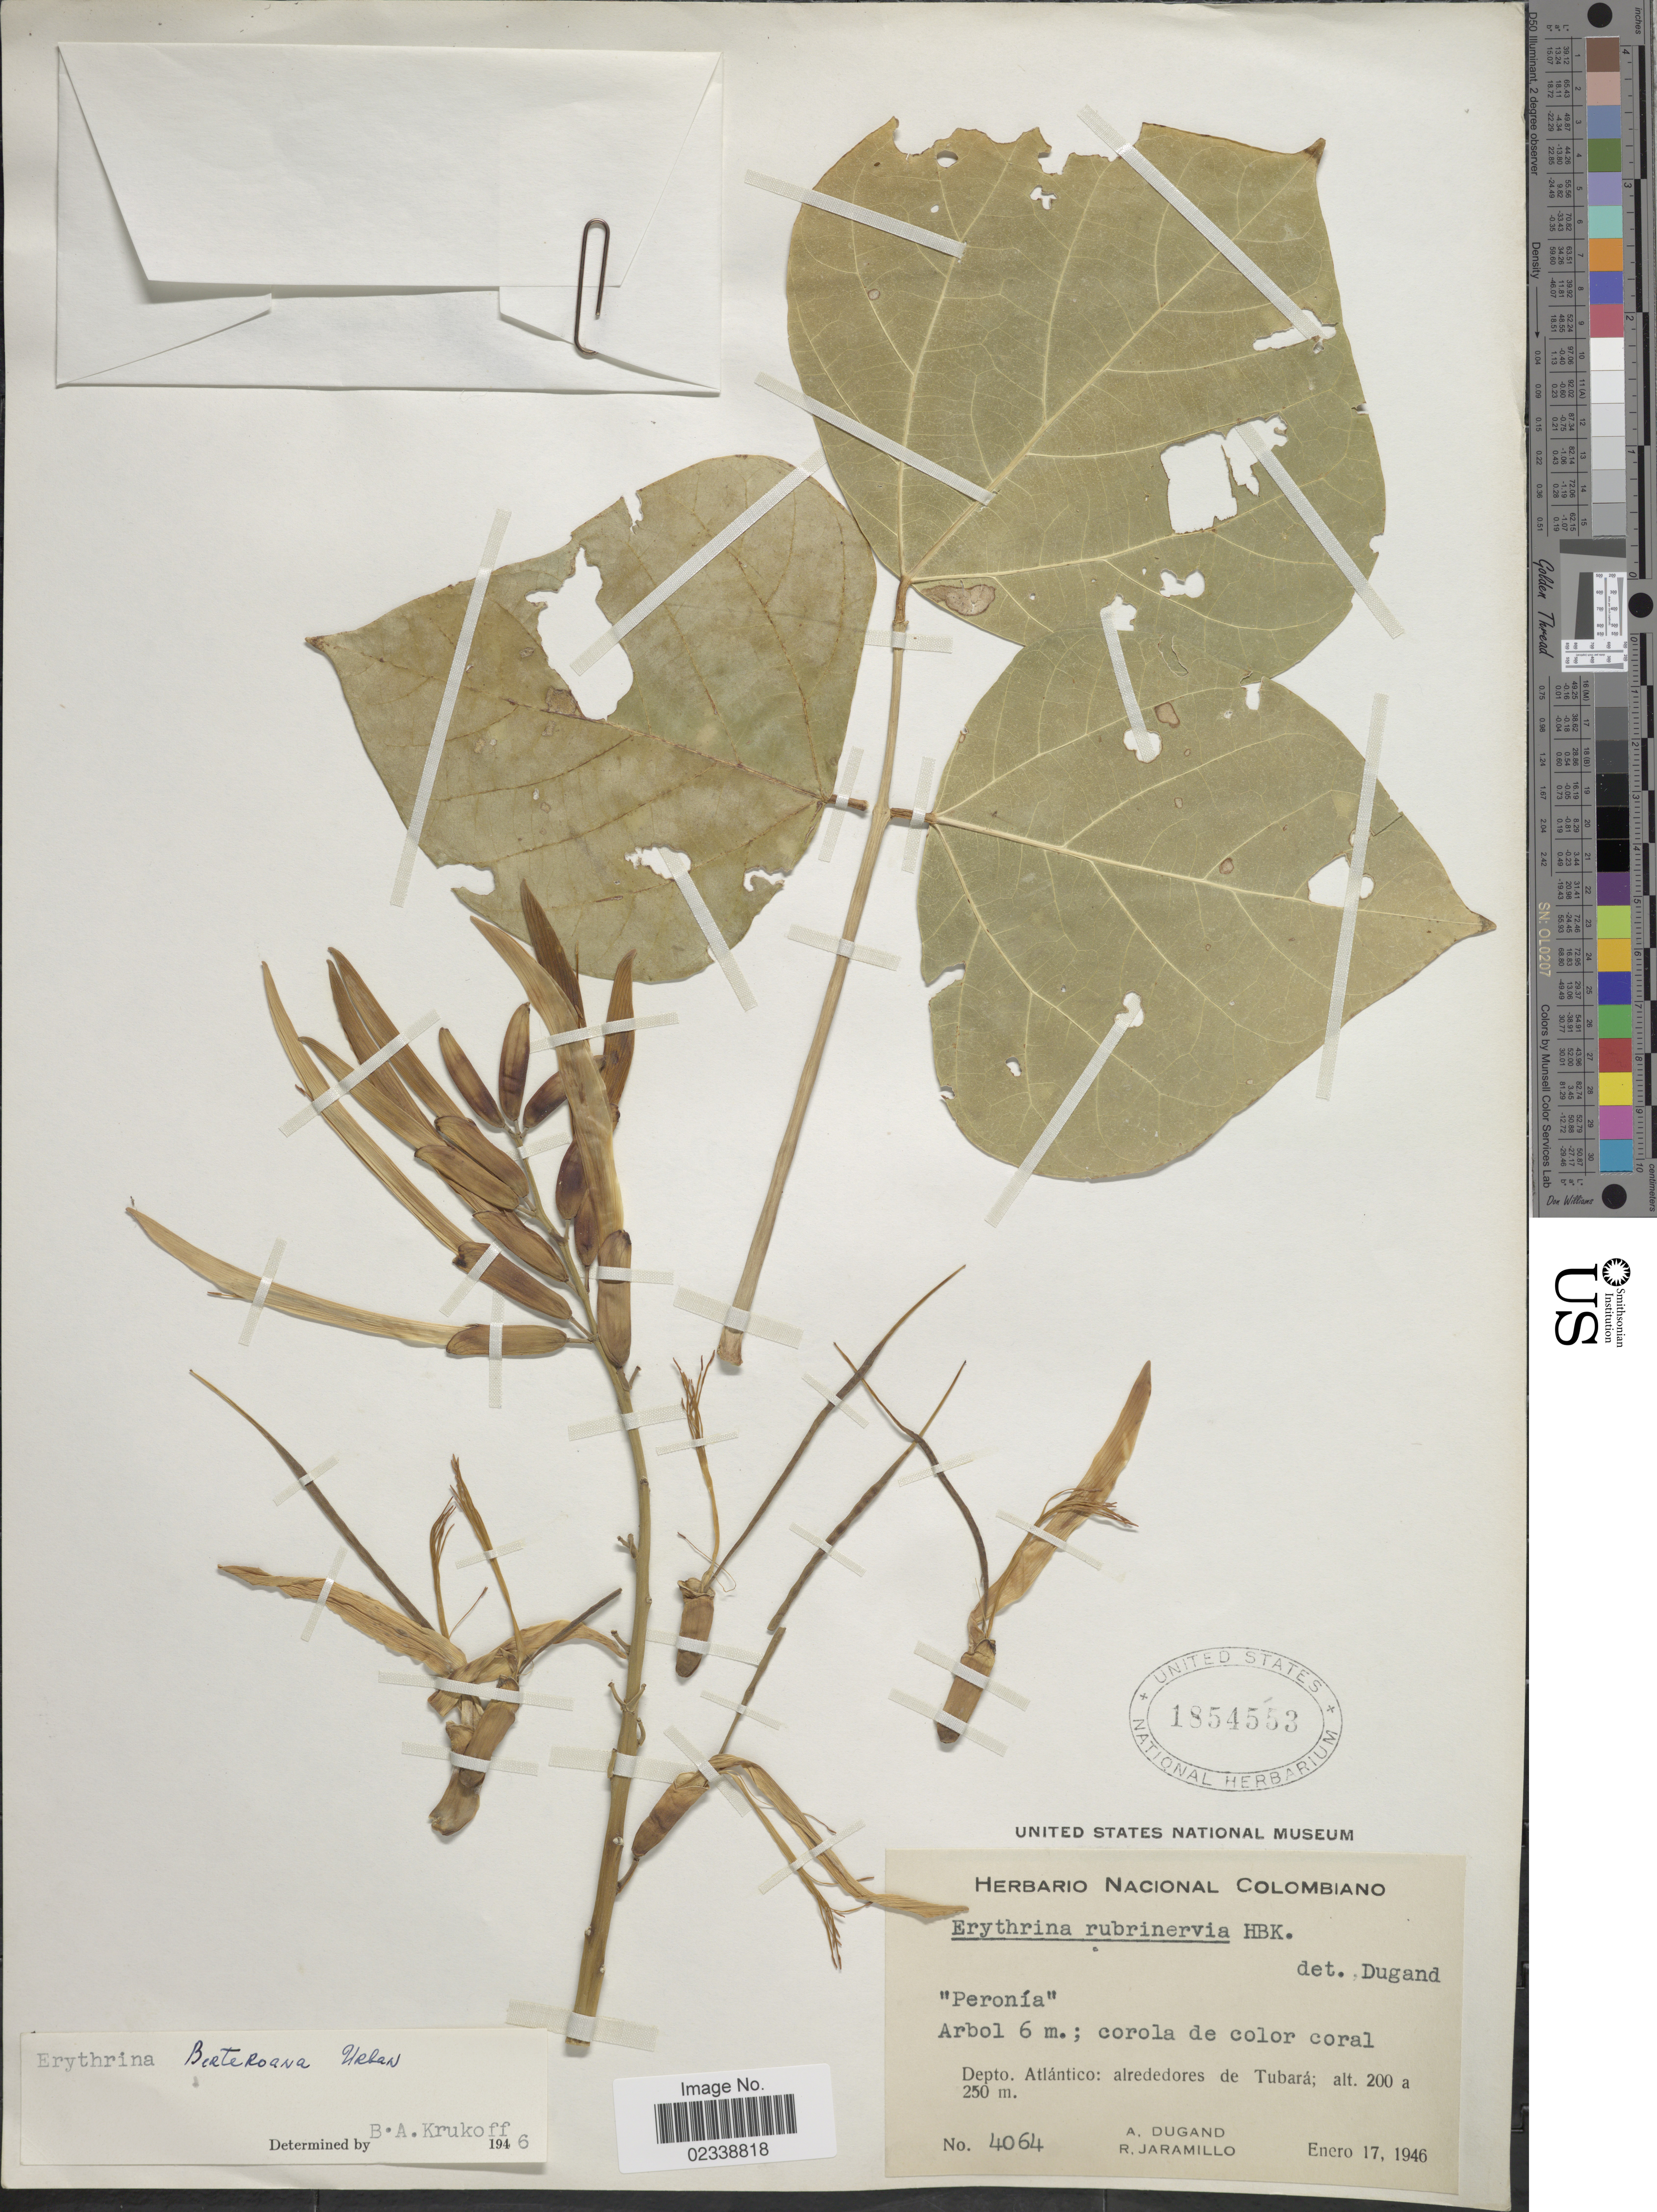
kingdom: Plantae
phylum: Tracheophyta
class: Magnoliopsida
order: Fabales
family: Fabaceae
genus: Erythrina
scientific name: Erythrina berteroana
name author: Urb.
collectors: A. Dugand & R. Jaramillo M.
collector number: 4064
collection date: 1946-01-17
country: Colombia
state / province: Atlántico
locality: Alrededores de Tubara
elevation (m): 200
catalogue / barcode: US 1854553